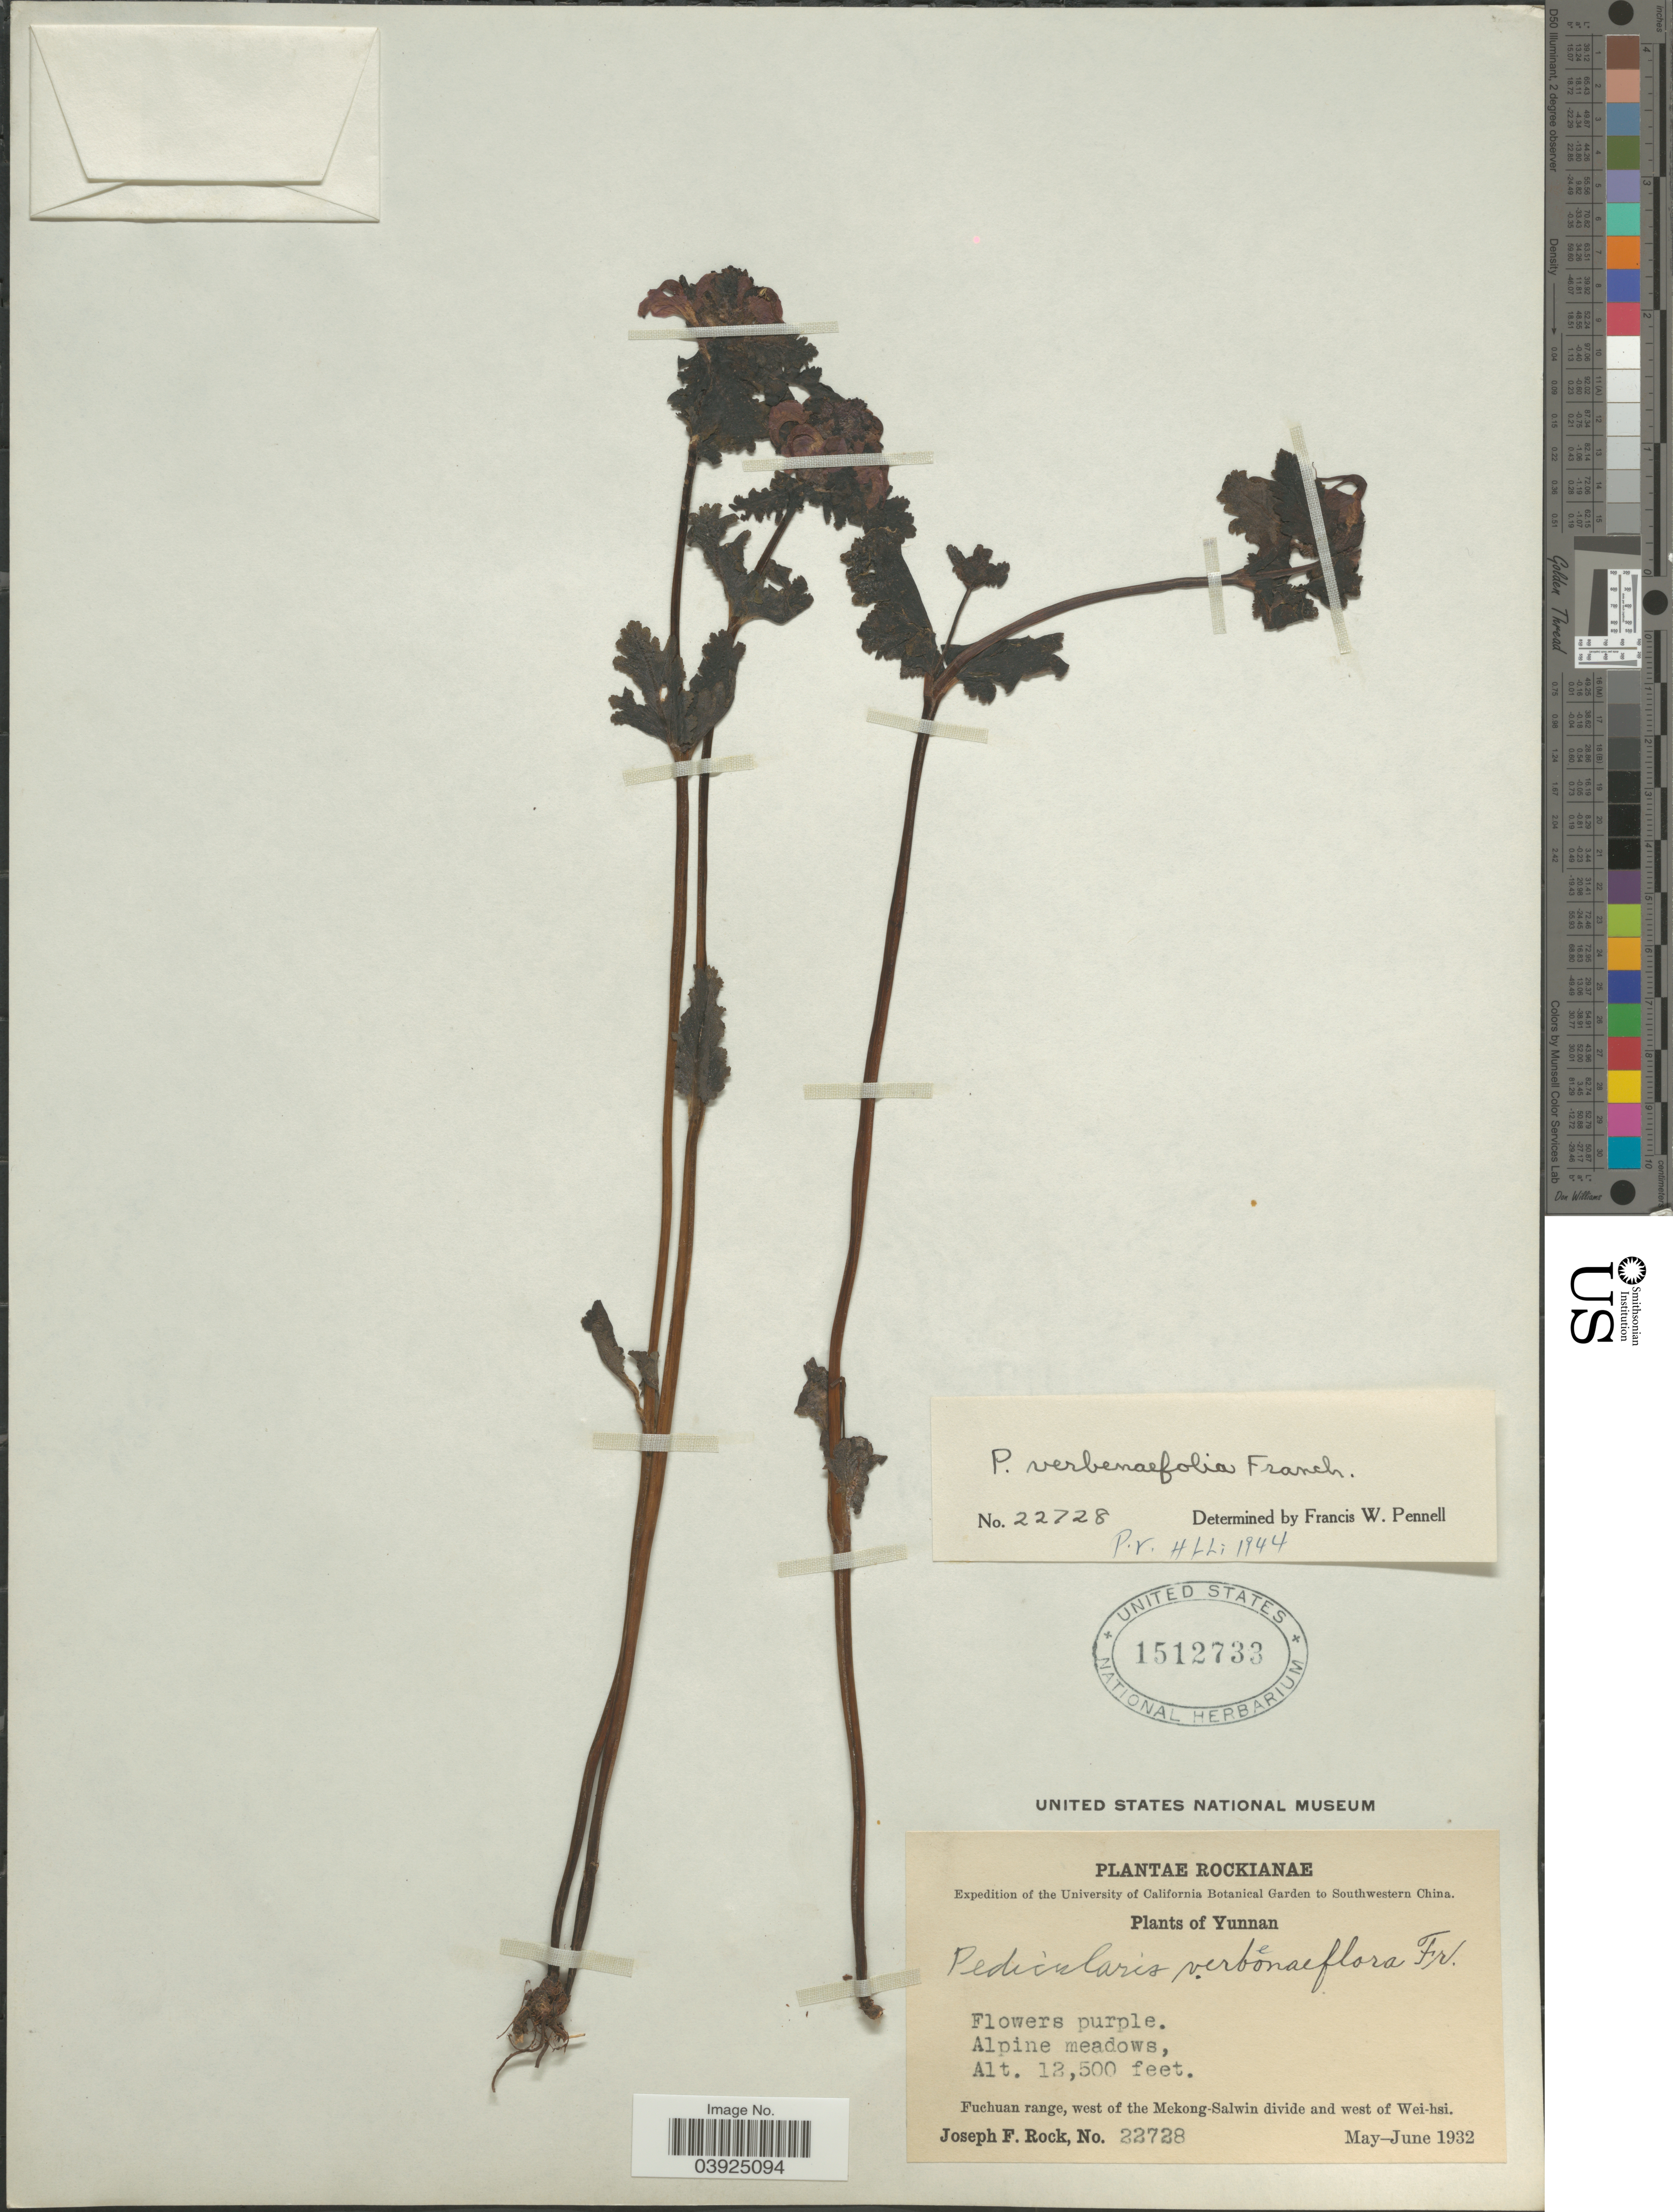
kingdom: Plantae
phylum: Tracheophyta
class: Magnoliopsida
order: Lamiales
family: Orobanchaceae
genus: Pedicularis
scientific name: Pedicularis verbenifolia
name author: Franch. ex Maxim.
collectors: J. F. Rock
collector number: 22728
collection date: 1932-05/1932-06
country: China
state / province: Yunnan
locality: Fuchuan range, west of the Mekong-Salwin divide and west of Wei-hsi.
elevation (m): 3810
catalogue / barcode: US 1512733